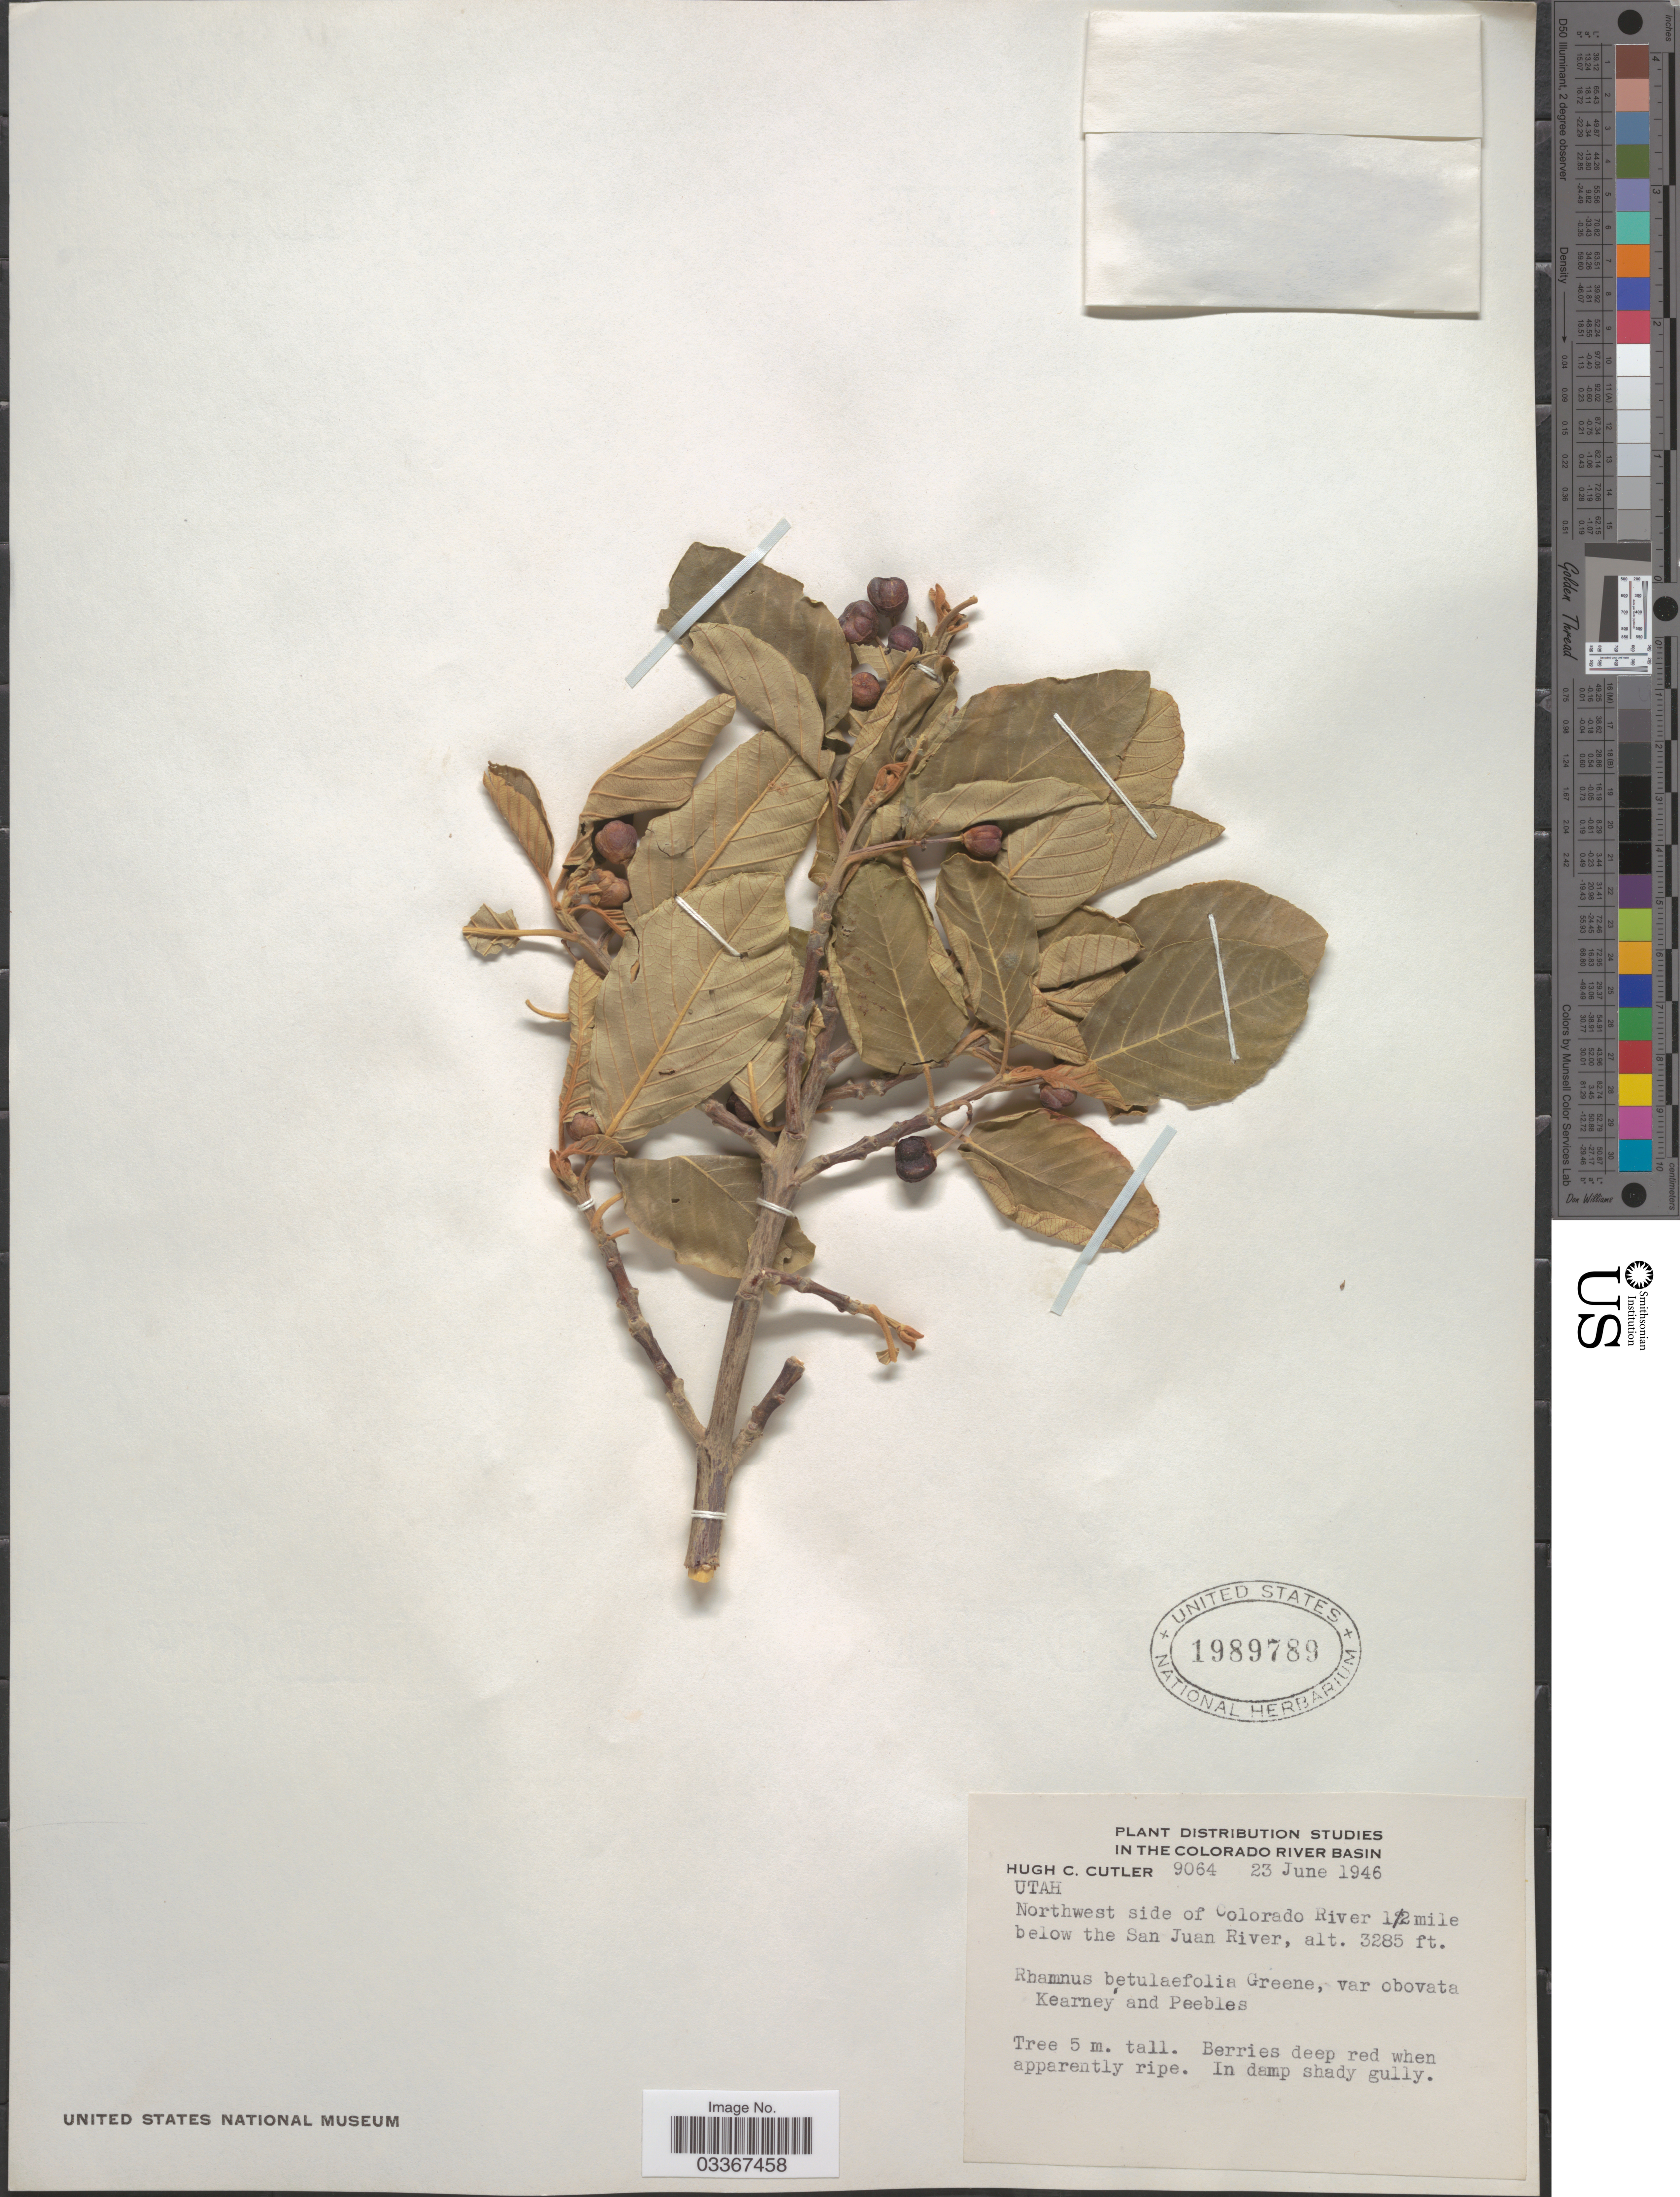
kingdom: Plantae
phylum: Tracheophyta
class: Magnoliopsida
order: Rosales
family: Rhamnaceae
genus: Frangula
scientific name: Frangula betulifolia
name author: (Greene) Grubov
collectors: H. C. Cutler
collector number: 9064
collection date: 1946-06-23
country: United States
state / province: Utah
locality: In the Colorado River Basin. Northwest side of Colorado River 1/2 mile below the San Juan River.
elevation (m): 1001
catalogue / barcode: US 1989789